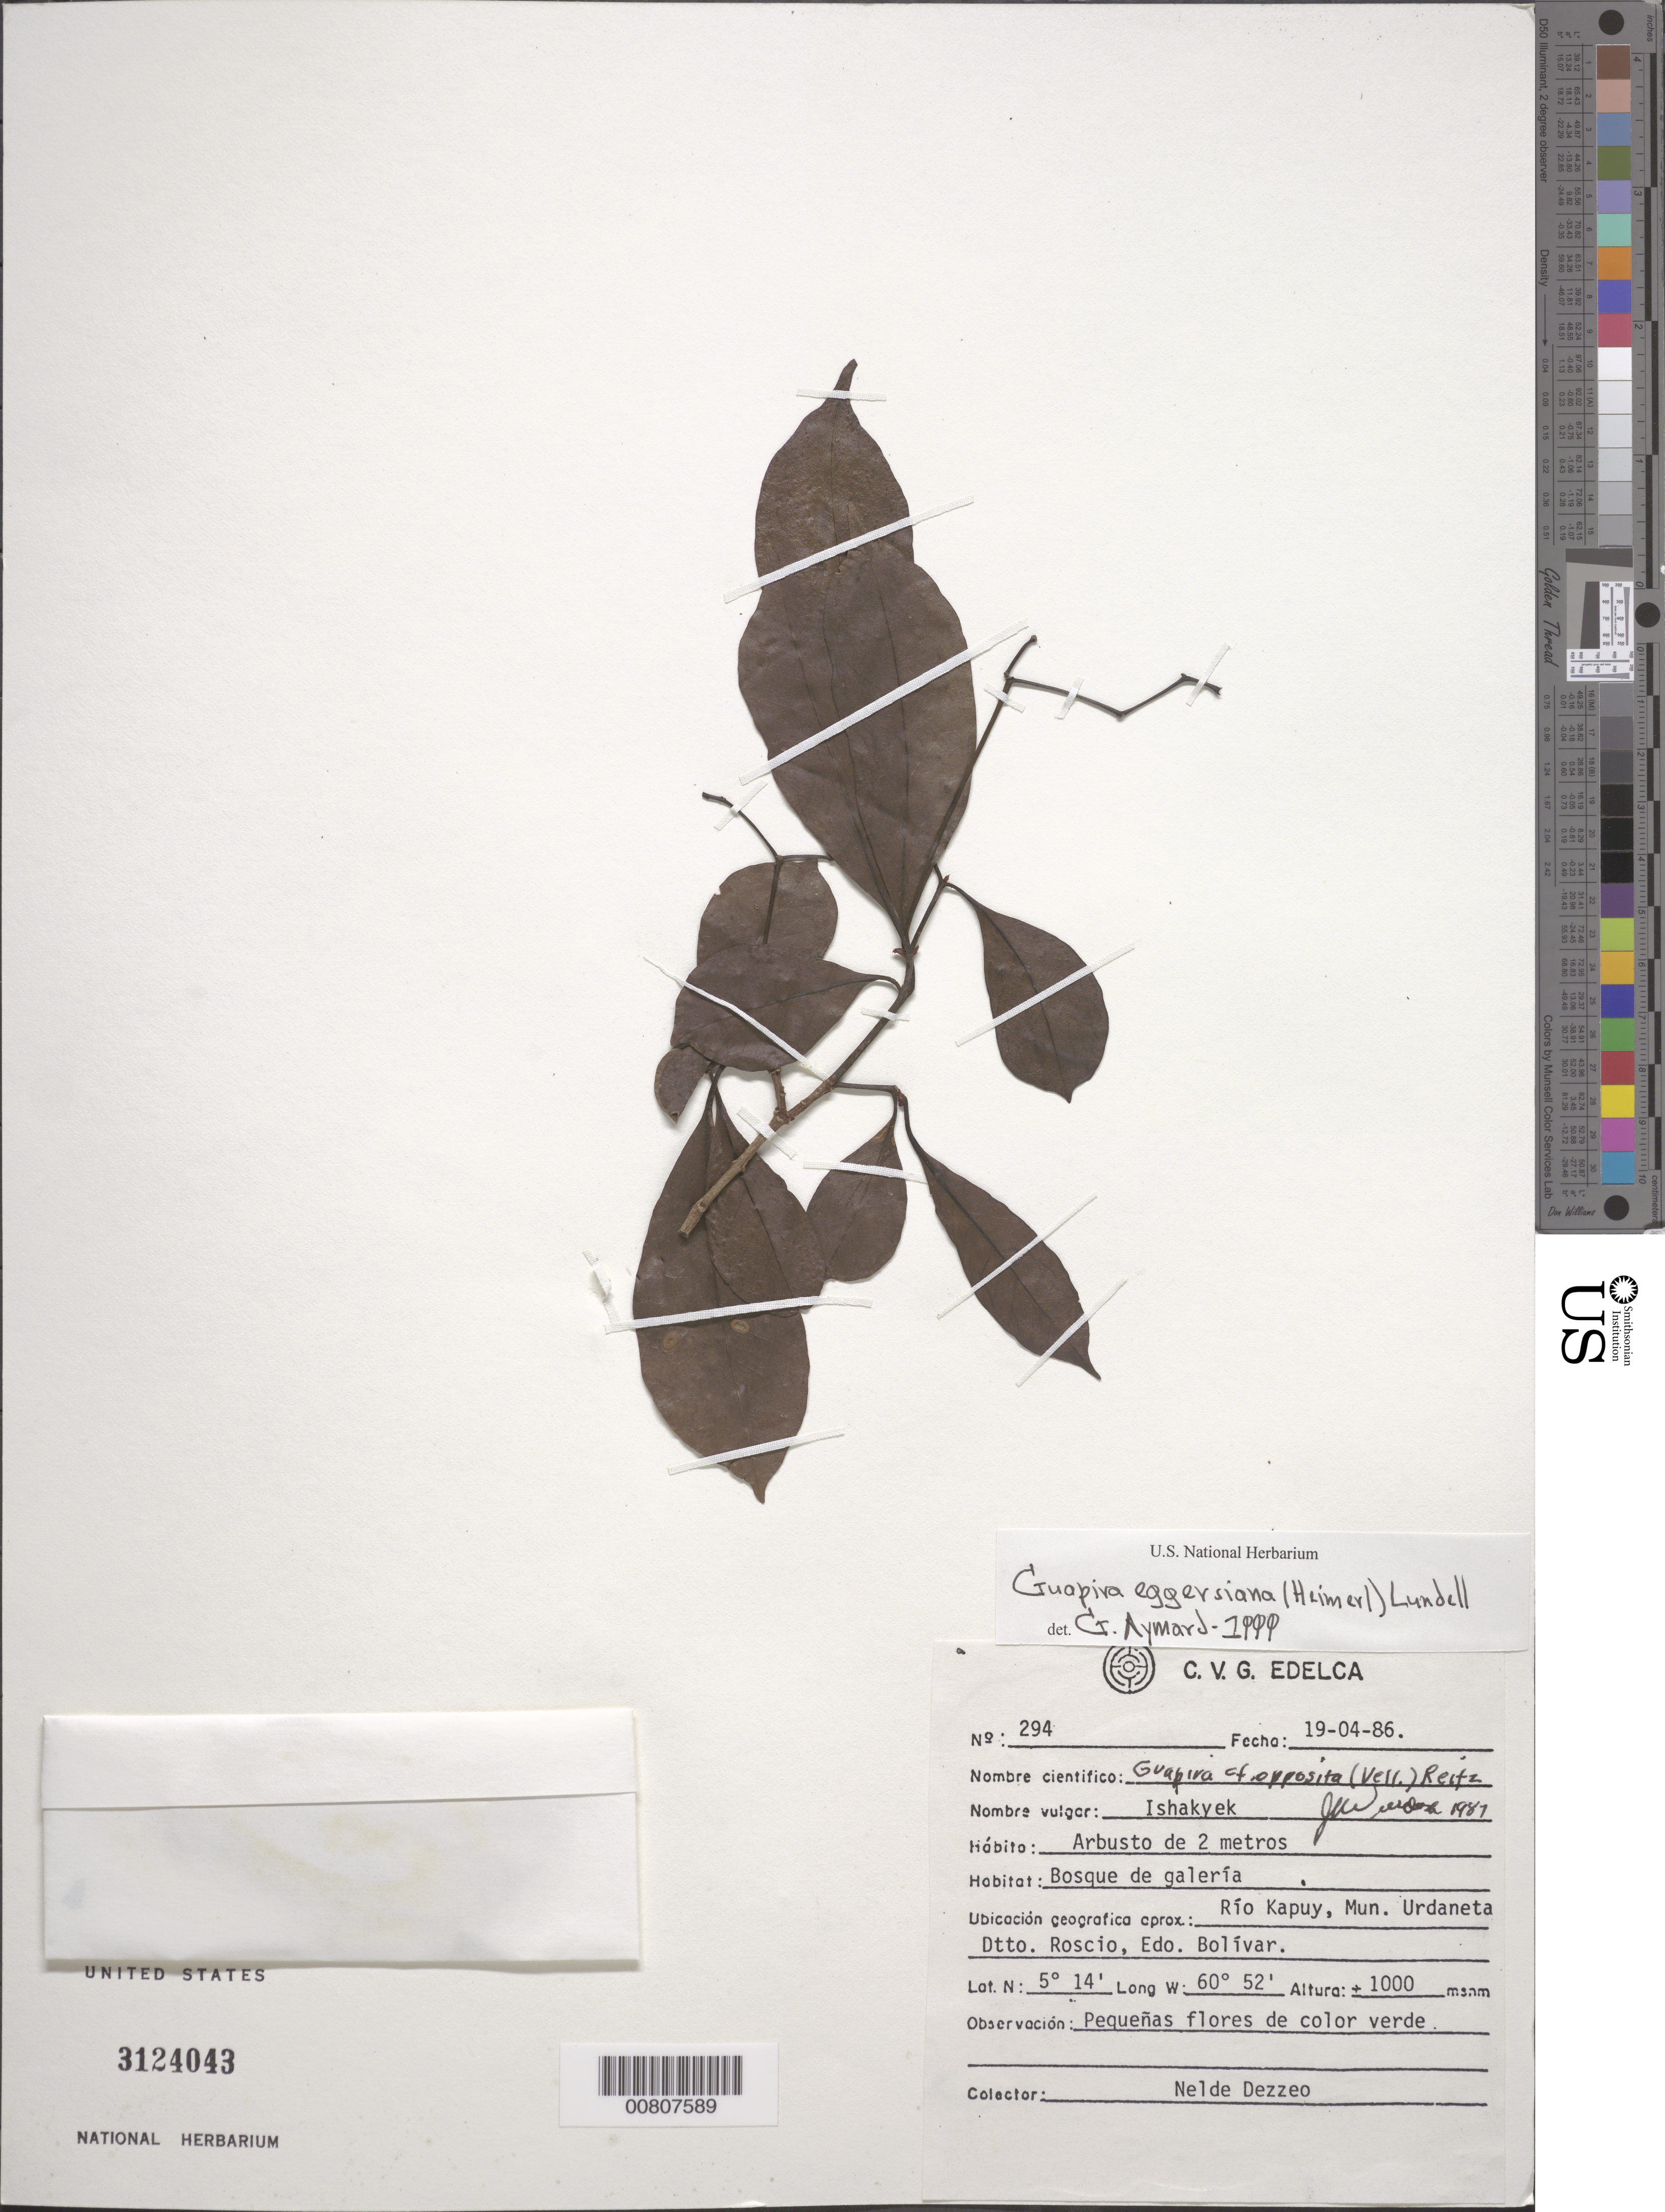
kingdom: Plantae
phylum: Tracheophyta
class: Magnoliopsida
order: Caryophyllales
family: Nyctaginaceae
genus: Guapira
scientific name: Guapira eggersiana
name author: (Heimerl) Lundell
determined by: Aymard C., G. A., (PORT), Univ. Nac. Exp. de los Llanos Ezequiel Zamora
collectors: N. Dezzeo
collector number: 294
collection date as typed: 19-Apr-86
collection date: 1986-04-19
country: Venezuela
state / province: Bolívar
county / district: Roscio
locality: Mun. Urdaneta, Río Kapuy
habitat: Bosque de galeria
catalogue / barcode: US 3124043